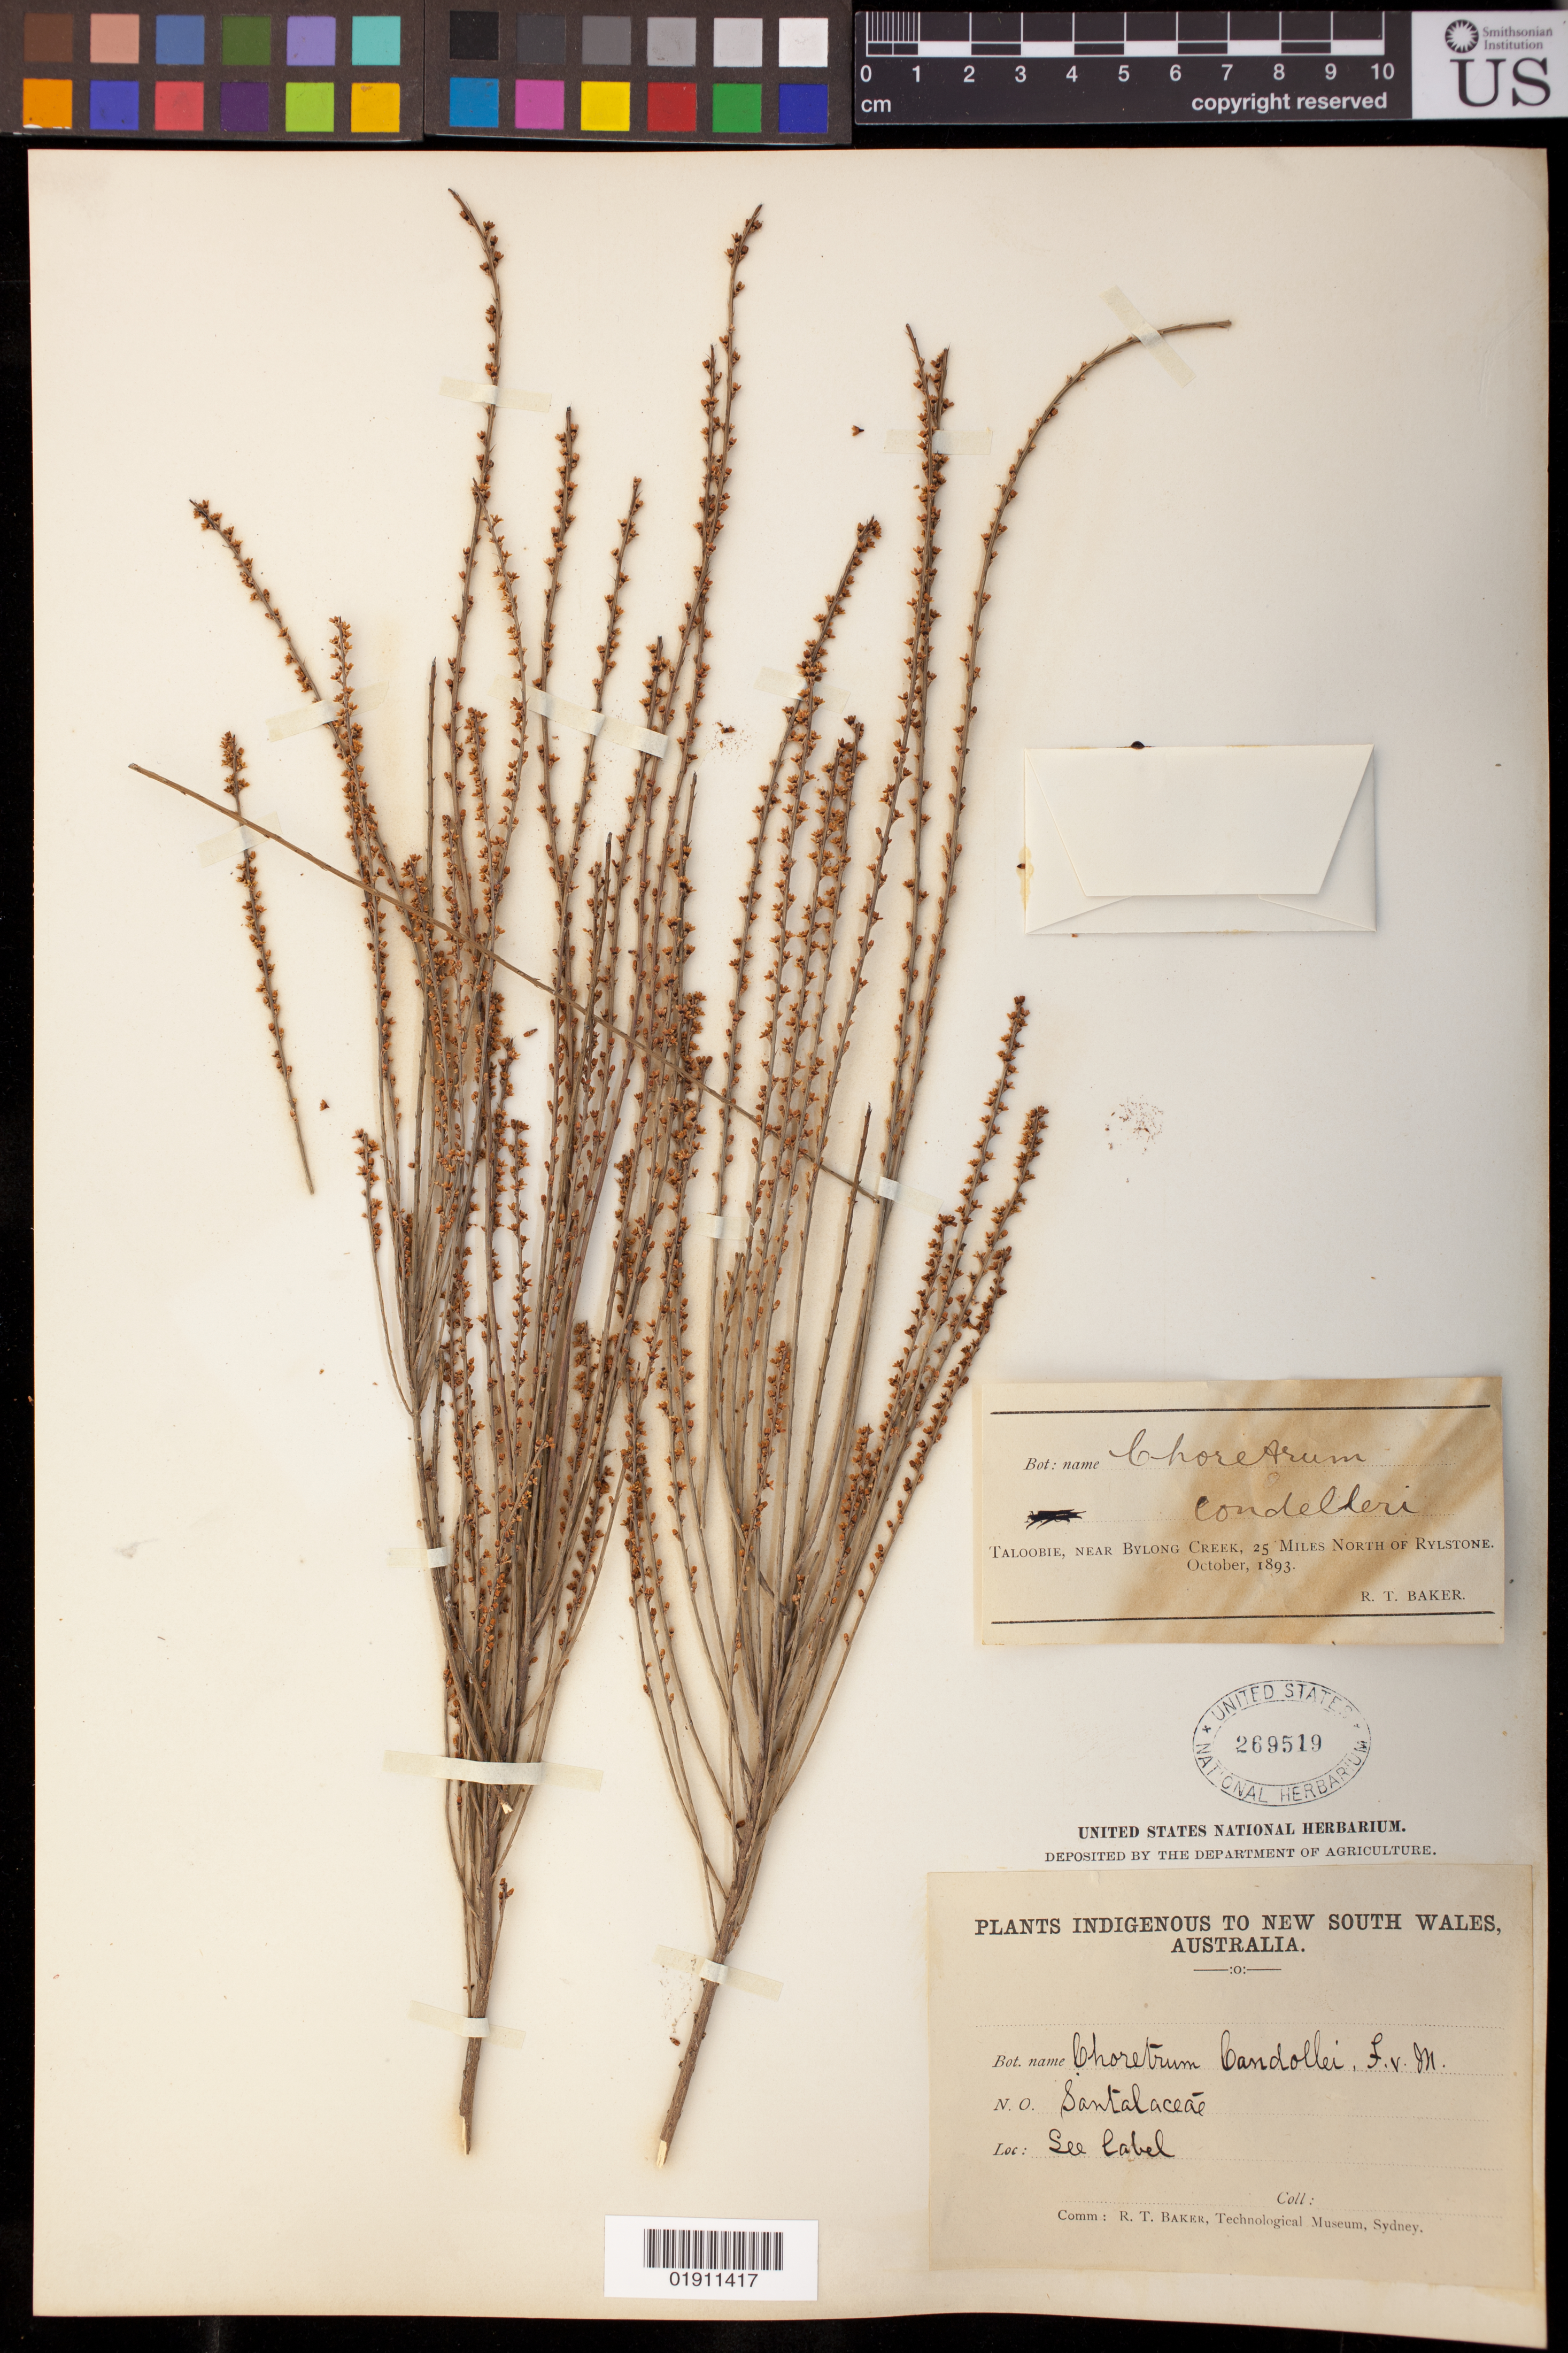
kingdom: Plantae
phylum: Tracheophyta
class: Magnoliopsida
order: Santalales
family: Amphorogynaceae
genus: Choretrum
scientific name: Choretrum candollei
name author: F. Muell. ex Benth.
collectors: R. T. Baker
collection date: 1893-10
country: Australia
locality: Taloobie, near Bylong Creek, 25 Miles North of Rylstone.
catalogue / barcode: US 269519